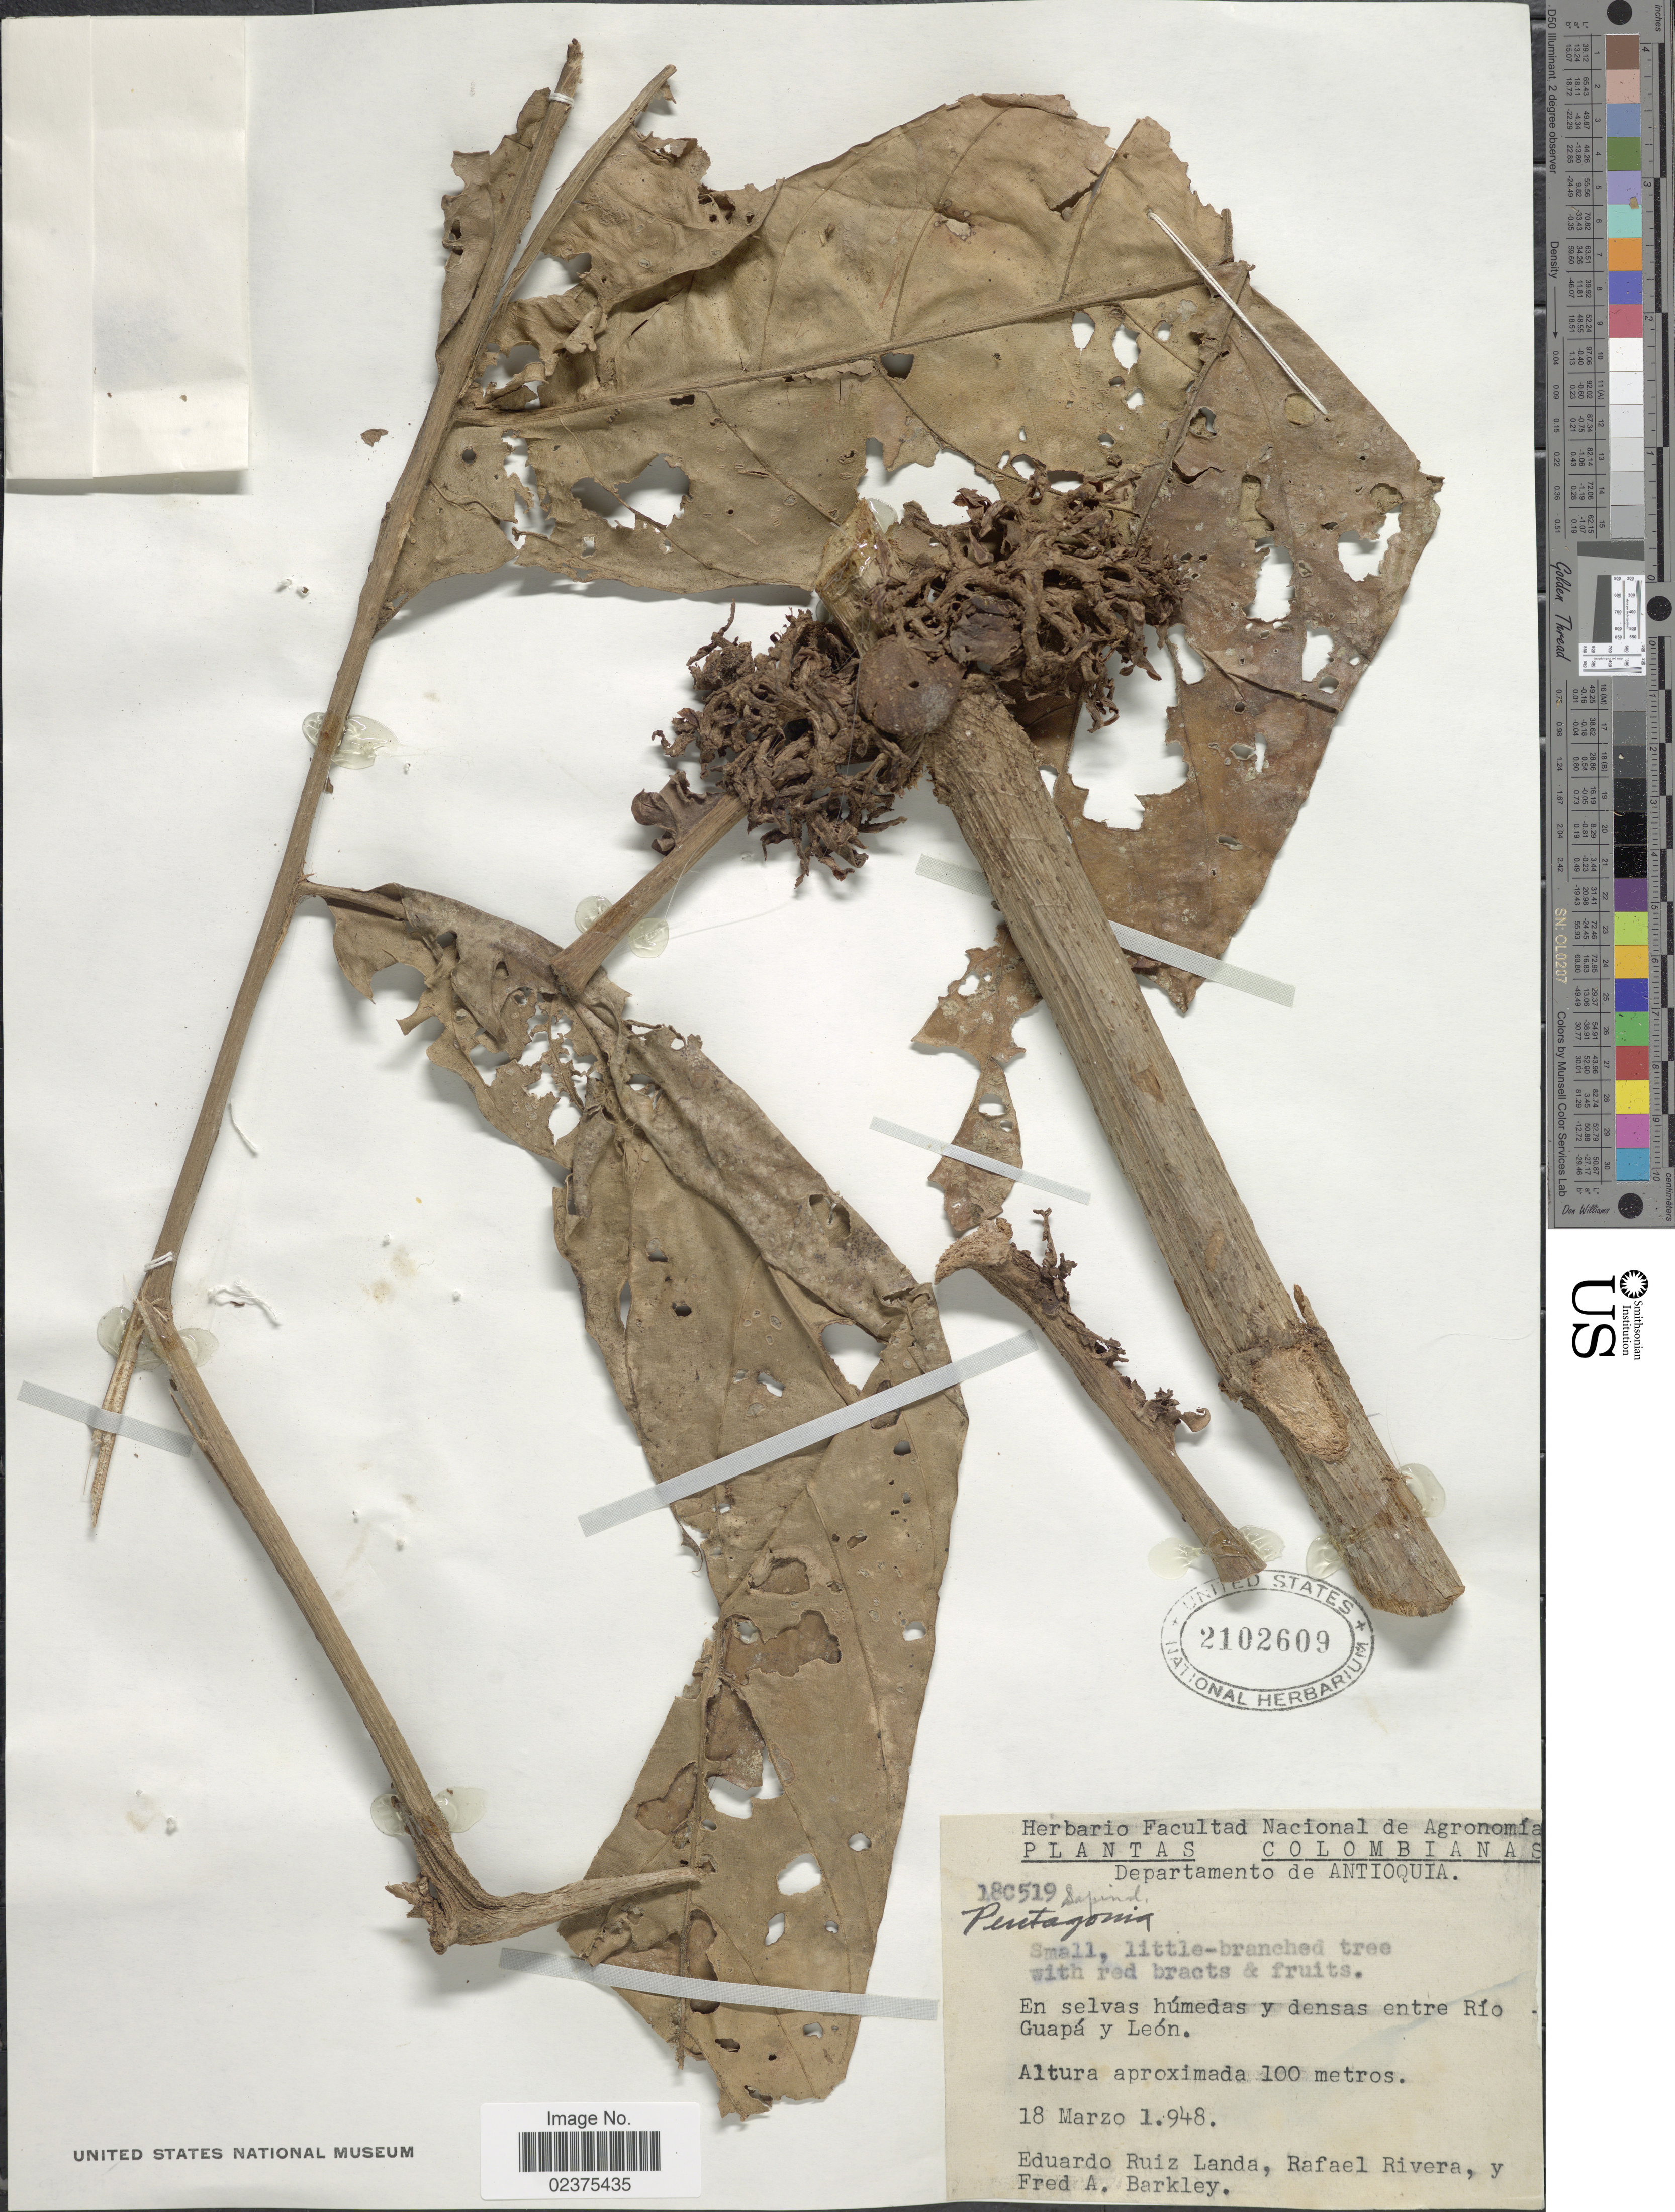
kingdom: Plantae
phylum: Tracheophyta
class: Magnoliopsida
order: Gentianales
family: Rubiaceae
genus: Pentagonia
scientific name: Pentagonia sp.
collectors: E. Ruiz Landa, R. Rivera & F. A. Barkley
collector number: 18C519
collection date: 1948-03-18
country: Colombia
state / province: Antioquia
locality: Departamento de Antioquia, En selvas humedas y densas entre Rio Guapa y Leon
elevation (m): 100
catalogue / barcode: US 2102609